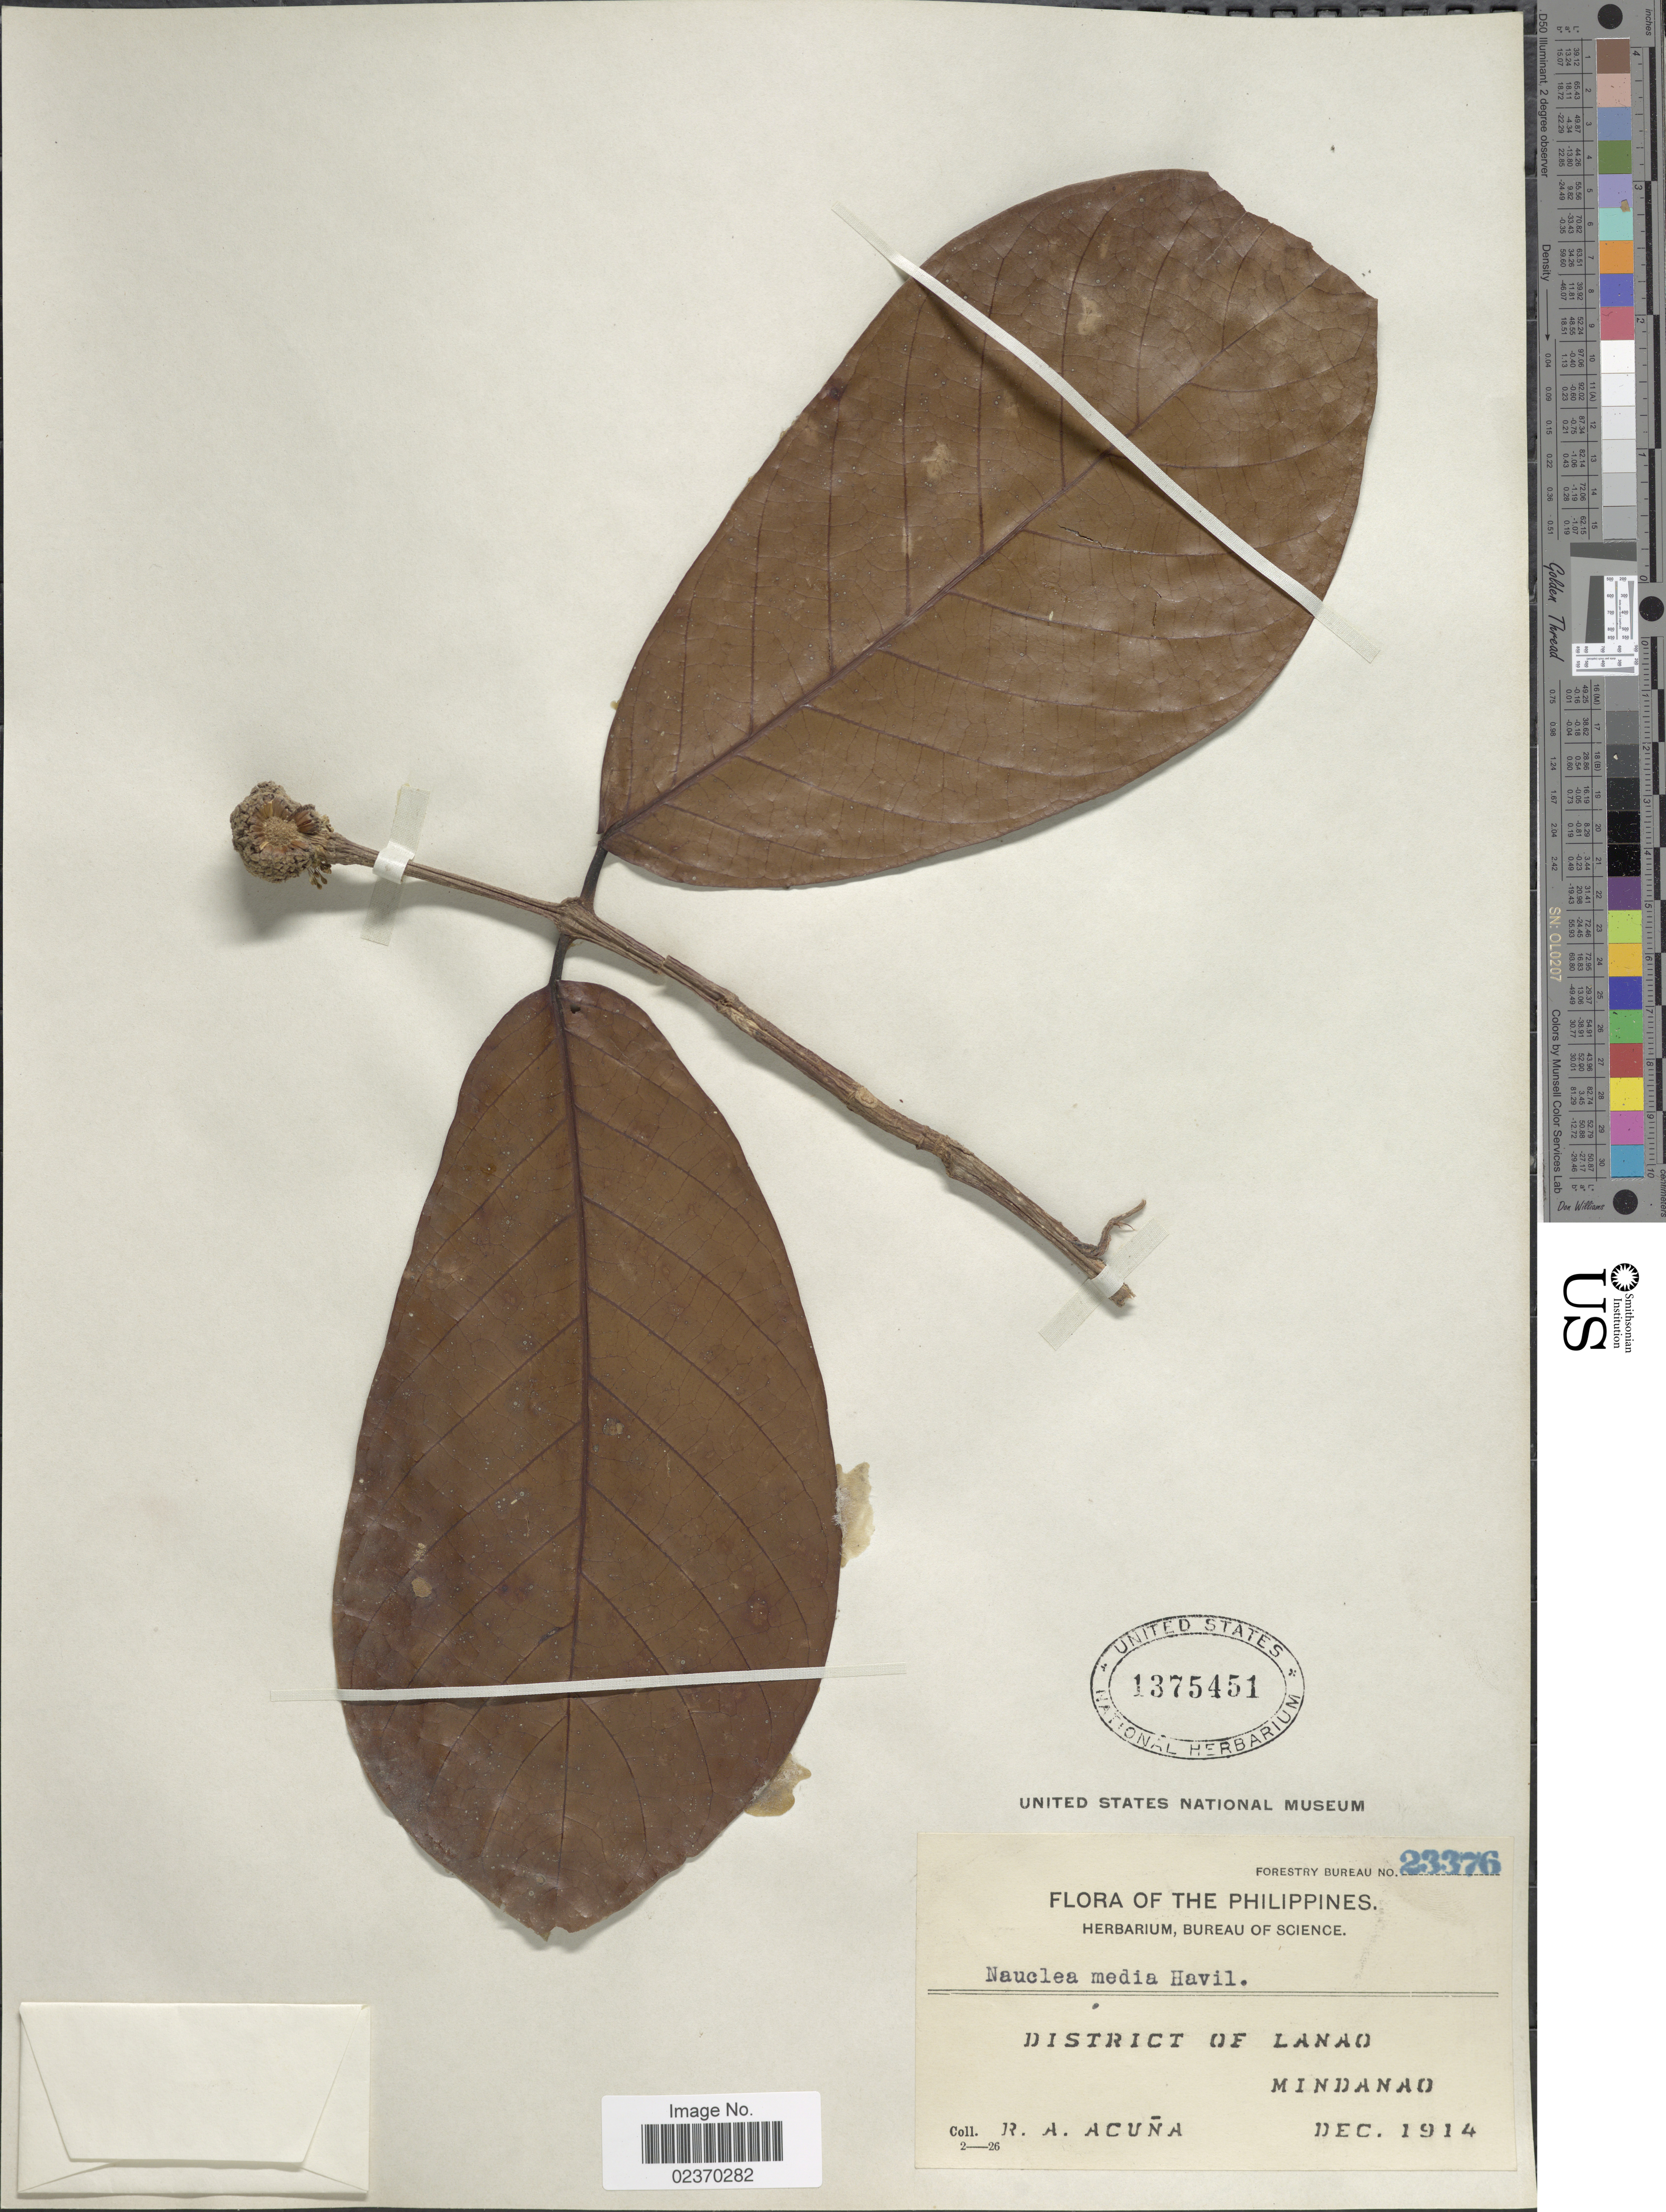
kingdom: Plantae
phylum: Tracheophyta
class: Magnoliopsida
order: Gentianales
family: Rubiaceae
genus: Neonauclea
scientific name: Neonauclea media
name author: (Havil.) Merr.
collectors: R. A. Acuña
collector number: Forestry Bureau 23376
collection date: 1914-12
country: Philippines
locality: District of Lanao, Mindanao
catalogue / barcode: US 1375451